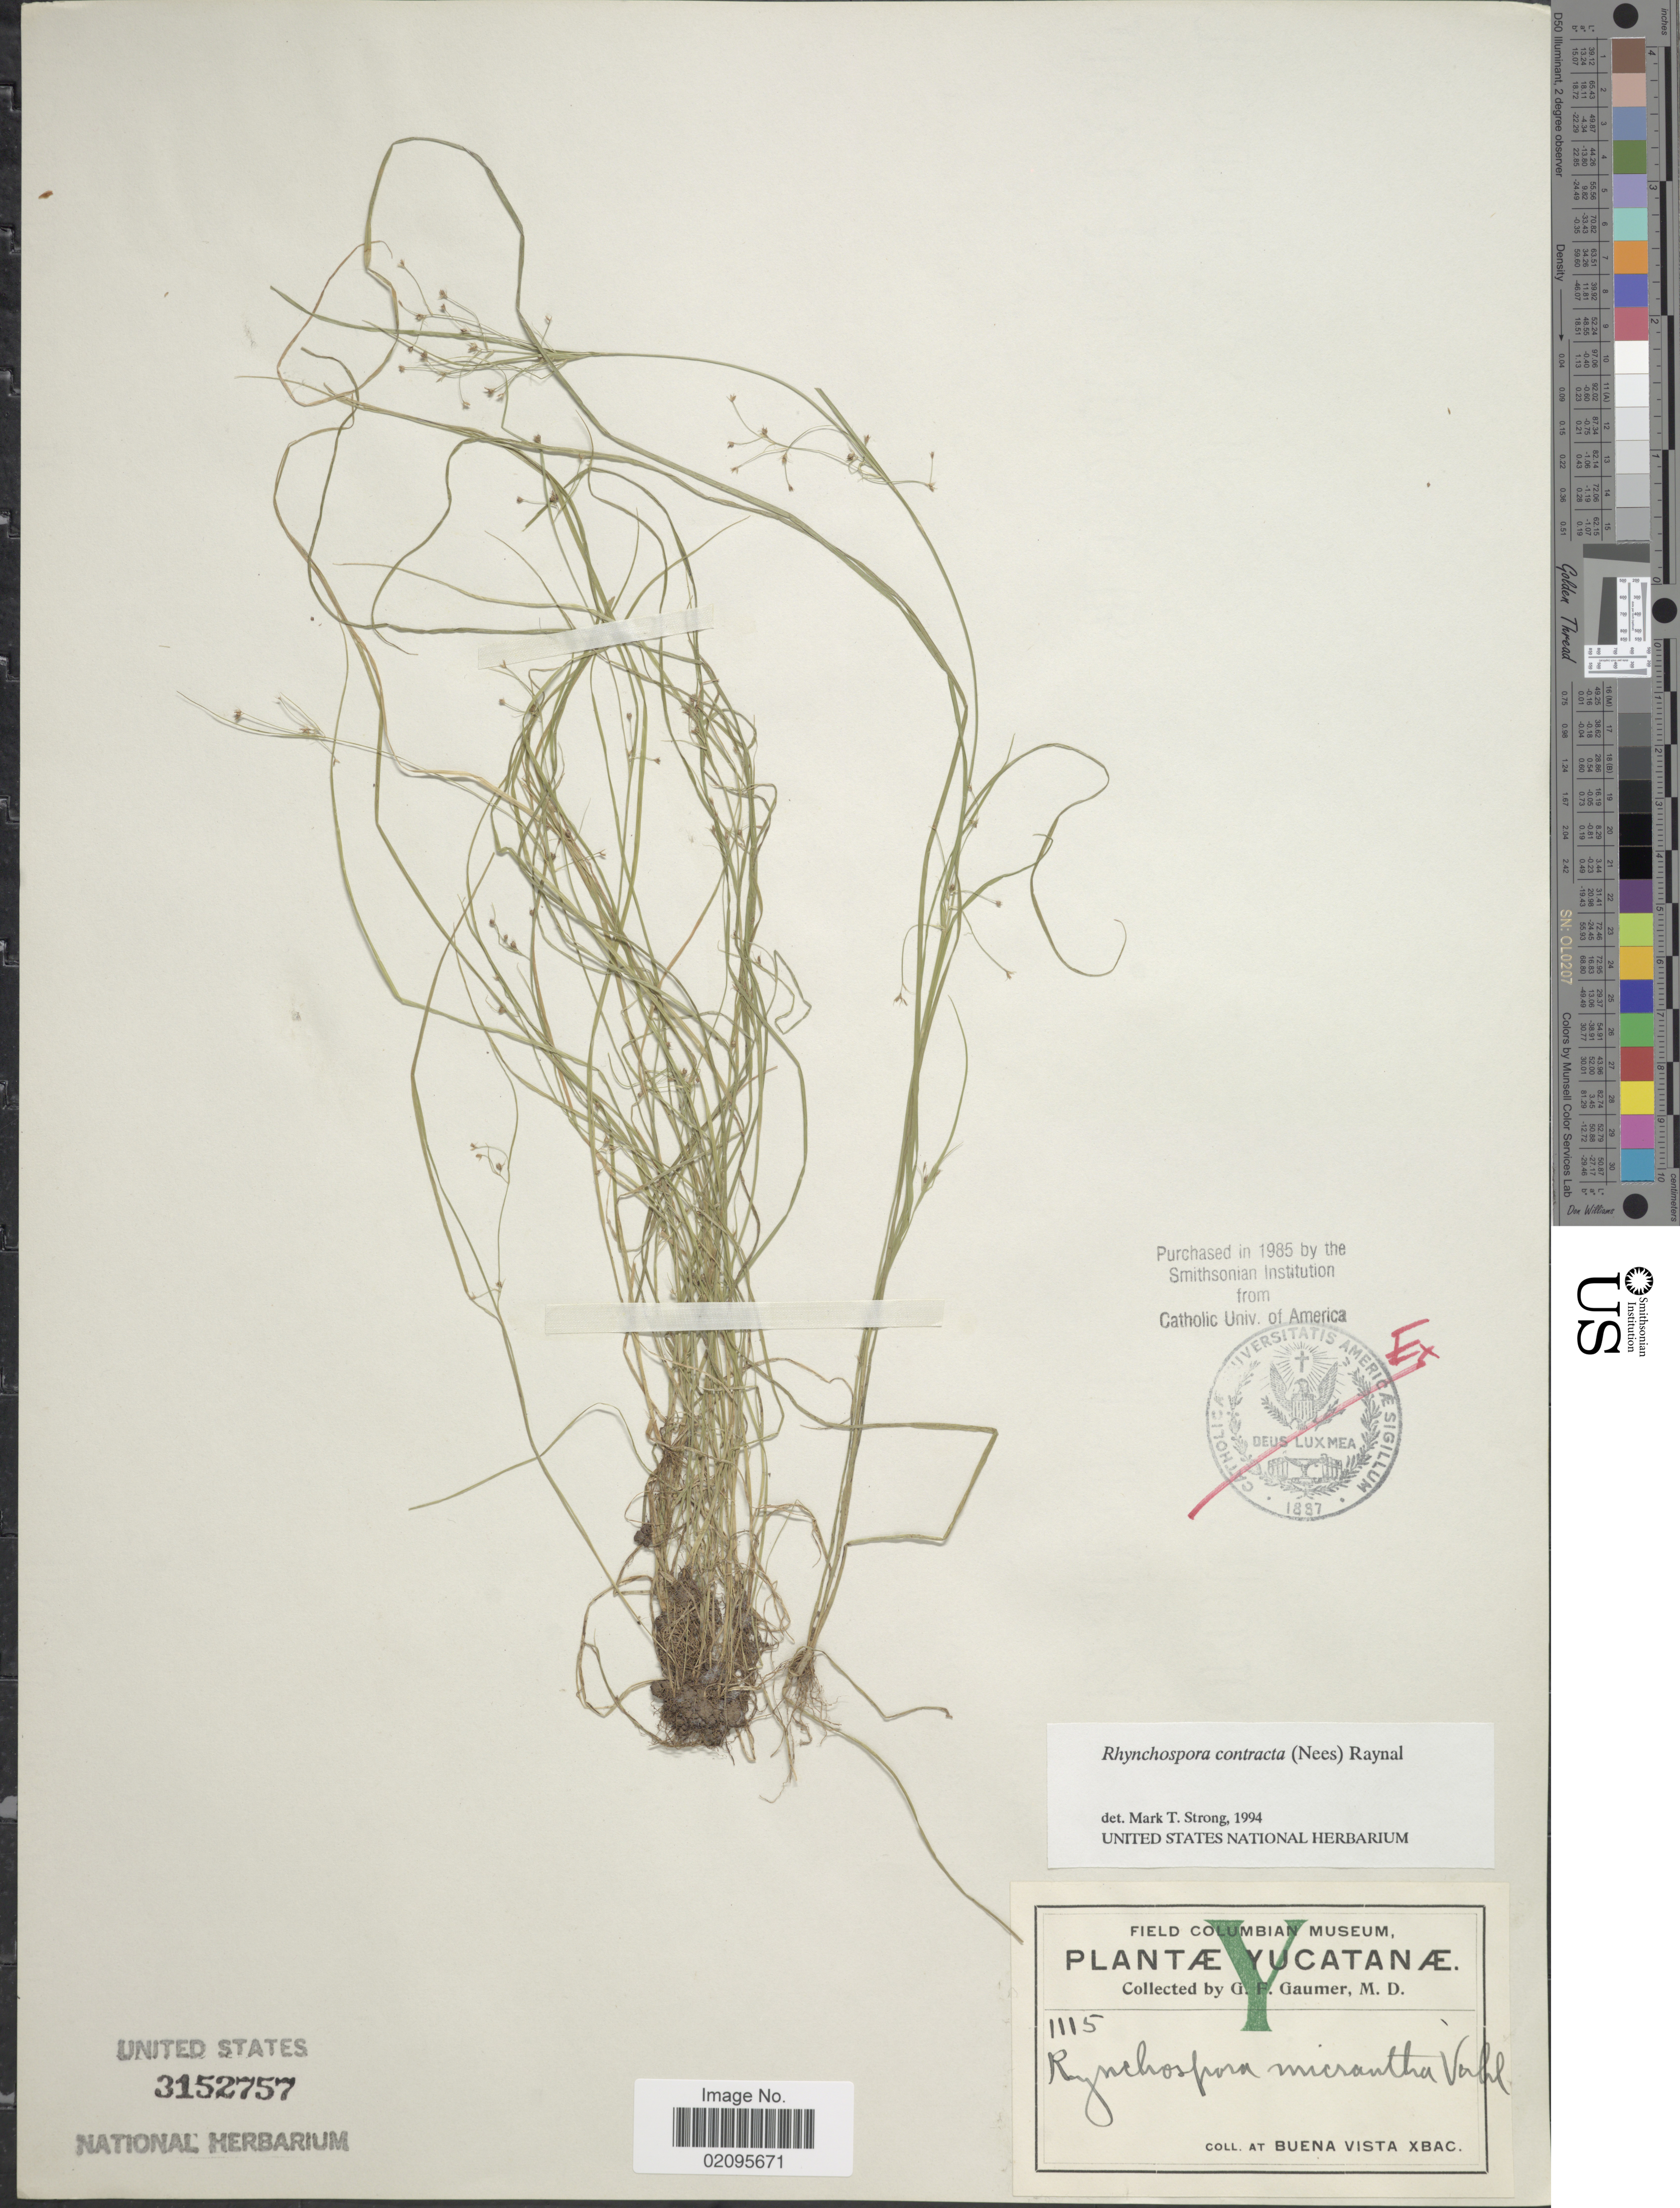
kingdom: Plantae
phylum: Tracheophyta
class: Liliopsida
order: Poales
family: Cyperaceae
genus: Rhynchospora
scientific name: Rhynchospora contracta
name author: (Nees) J. Raynal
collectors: G. F. Gaumer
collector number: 1115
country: Mexico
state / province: Yucatán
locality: Yucatanae, at Buena Vista Xbac.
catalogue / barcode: US 3152757